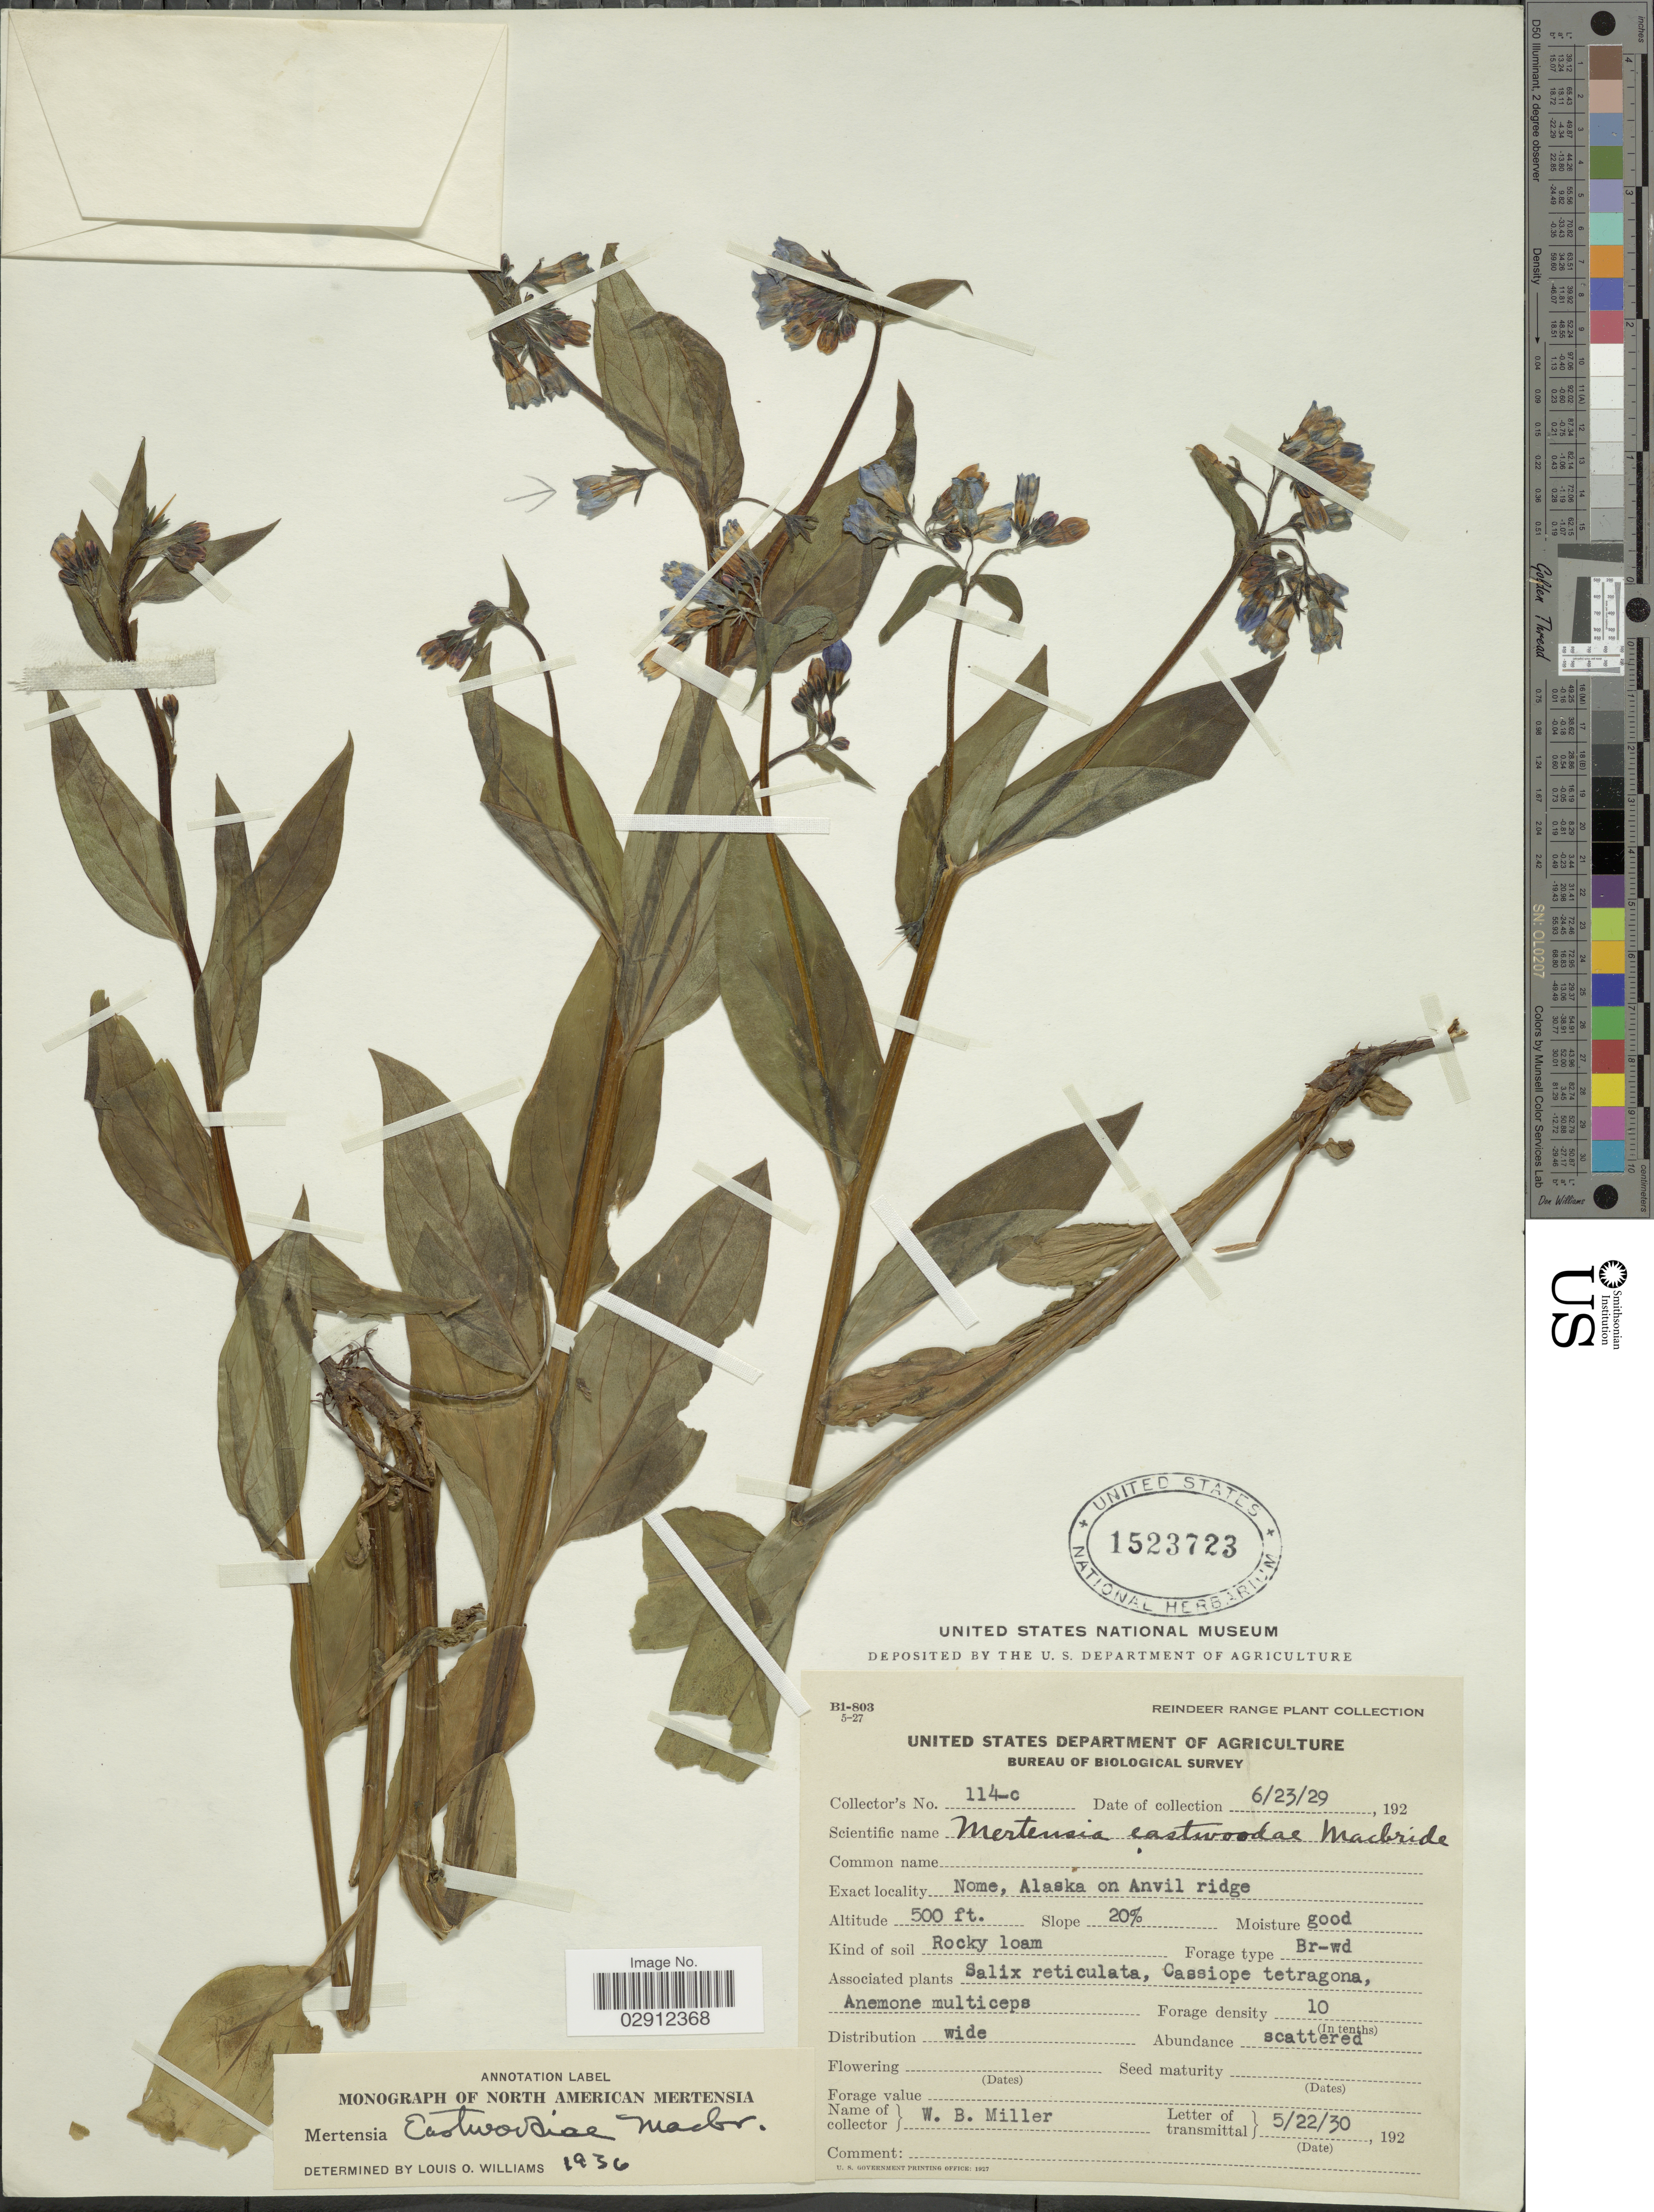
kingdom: Plantae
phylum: Tracheophyta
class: Magnoliopsida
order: Boraginales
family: Boraginaceae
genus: Mertensia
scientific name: Mertensia eastwoodiae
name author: J.F. Macbr.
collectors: W. Miller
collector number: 114-c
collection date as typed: Transcribed d/m/y: 23/6/29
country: United States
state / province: Alaska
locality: Nome, Alaska on Anvil ridge.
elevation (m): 152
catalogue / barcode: US 1523723